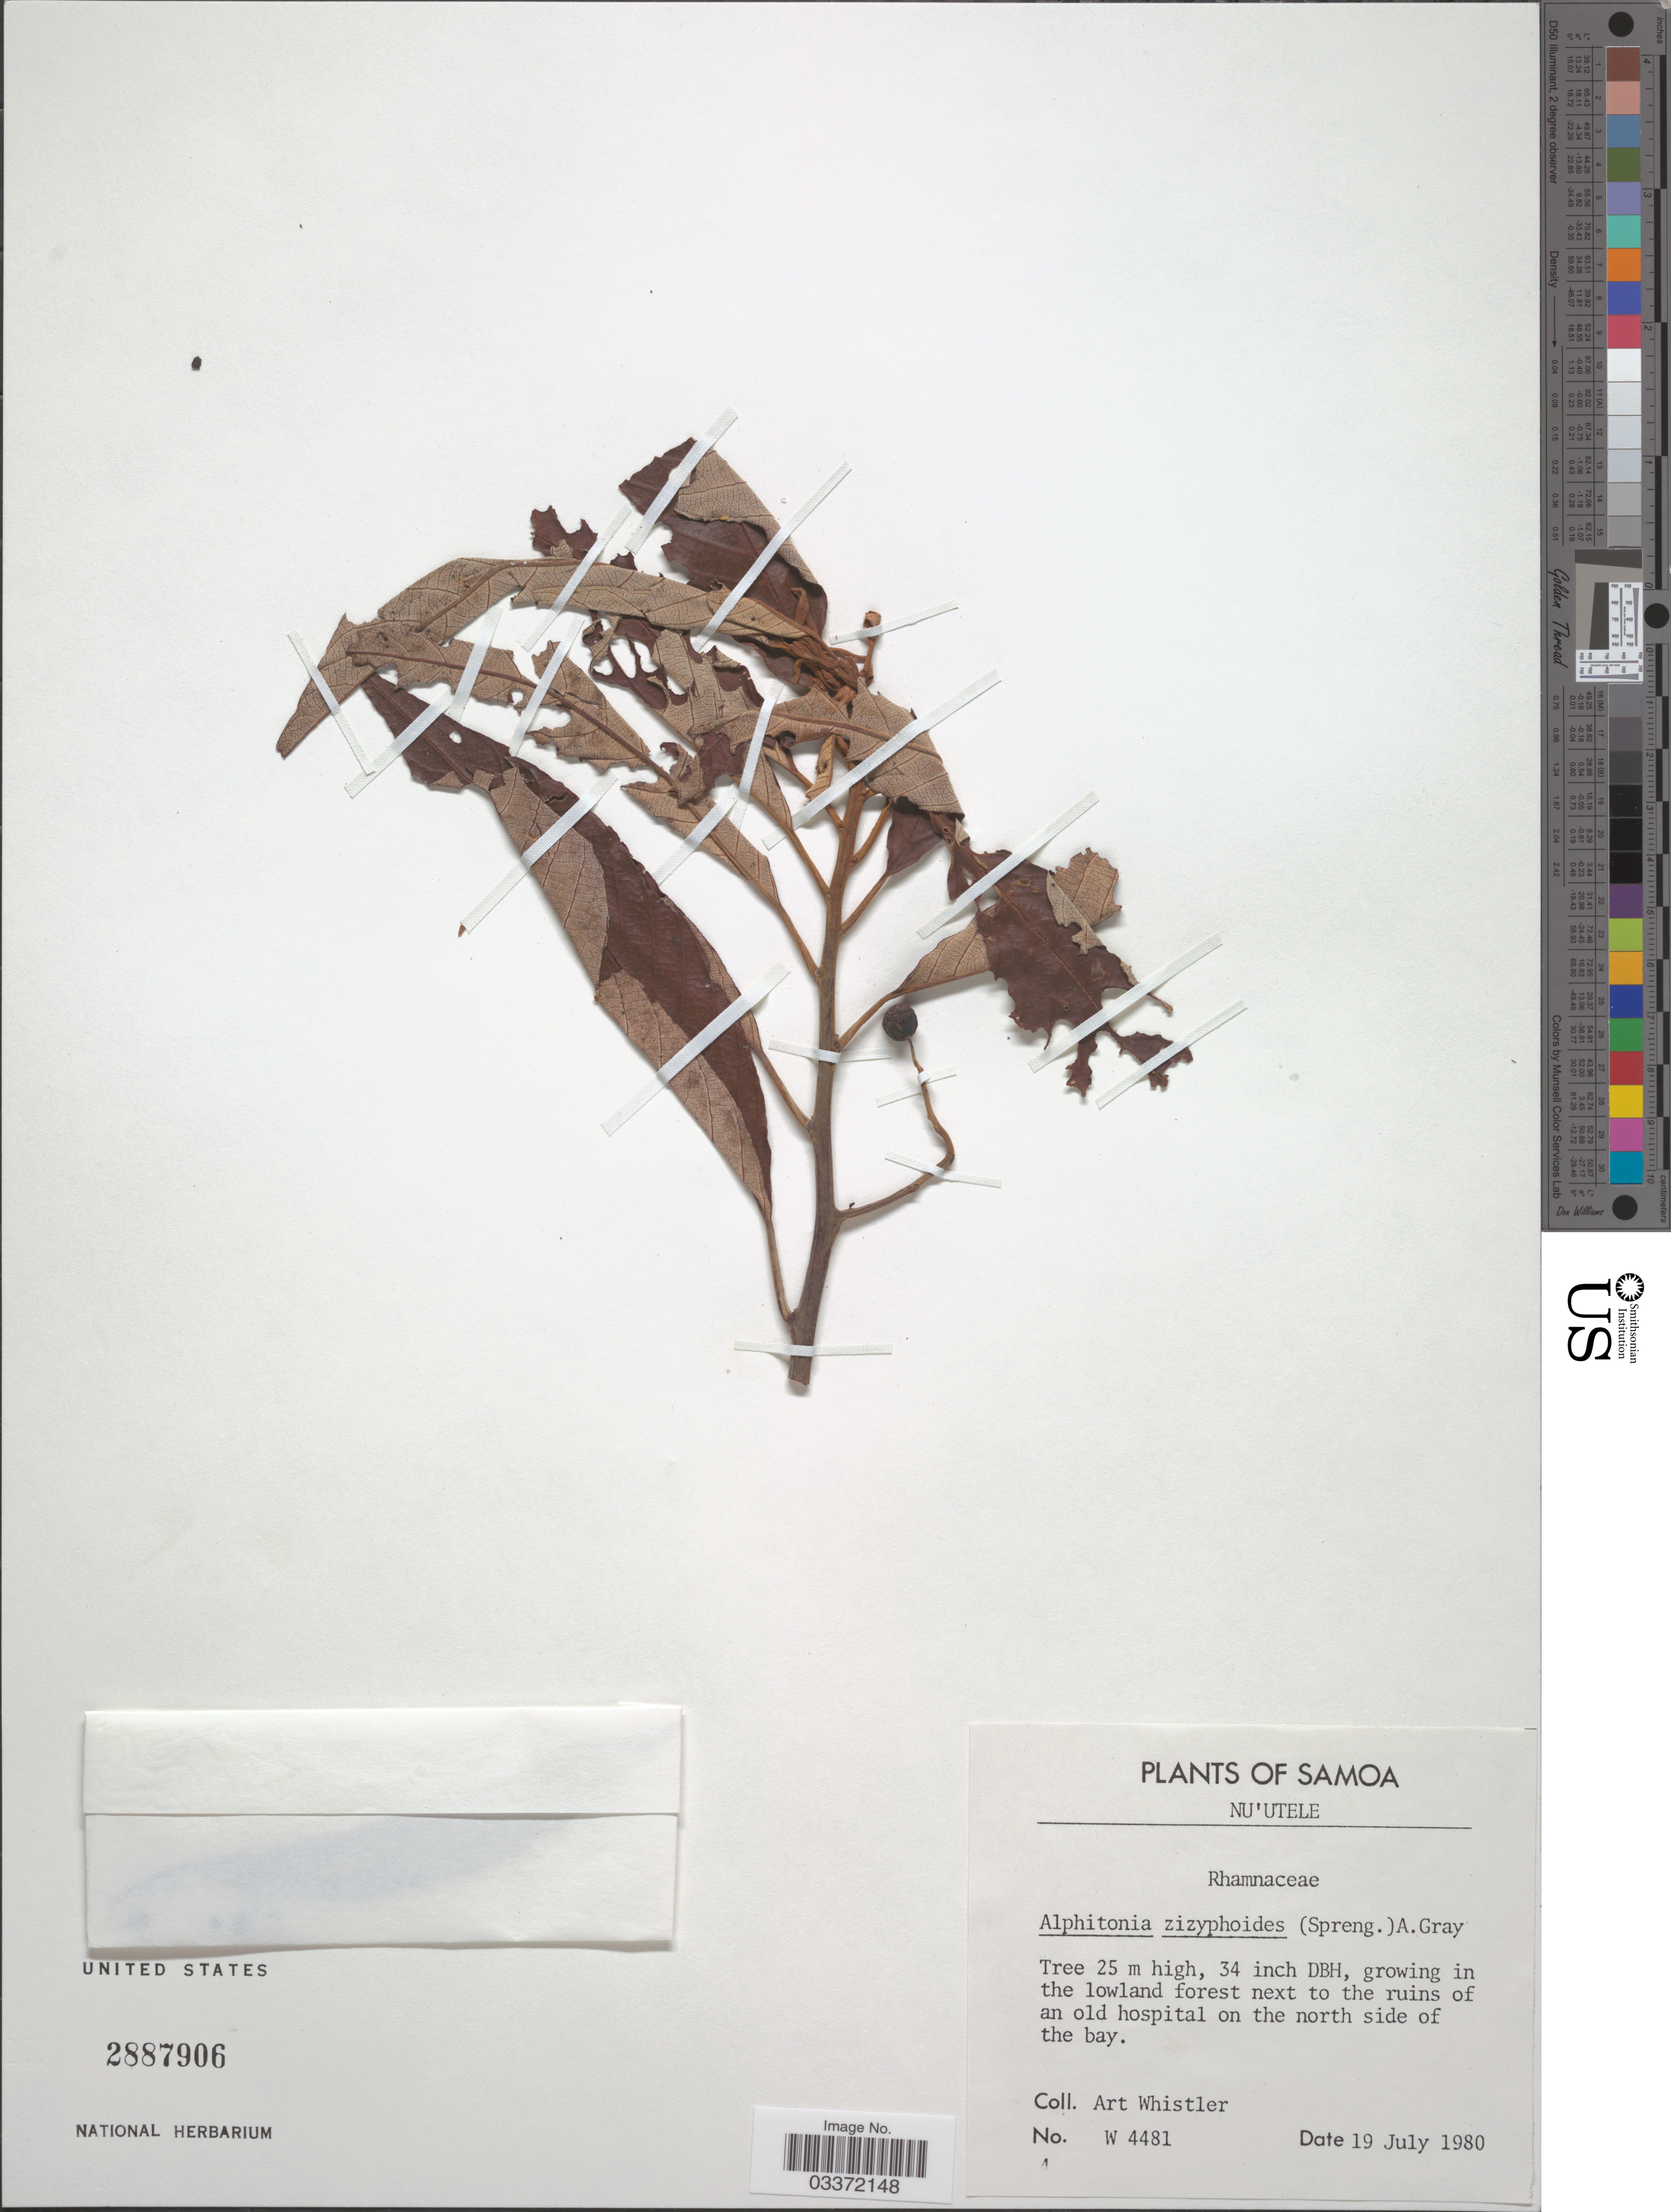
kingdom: Plantae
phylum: Tracheophyta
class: Magnoliopsida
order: Rosales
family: Rhamnaceae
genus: Alphitonia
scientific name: Alphitonia zizyphoides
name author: (Sol. ex Spreng.) A. Gray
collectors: A. Whistler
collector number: W4481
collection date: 1980-07-19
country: Samoa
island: Nu'utele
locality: Samoa, Nu'utele, growing in the lowland forest next to the ruins of an old hospital on the north side of the bay.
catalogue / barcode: US 2887906